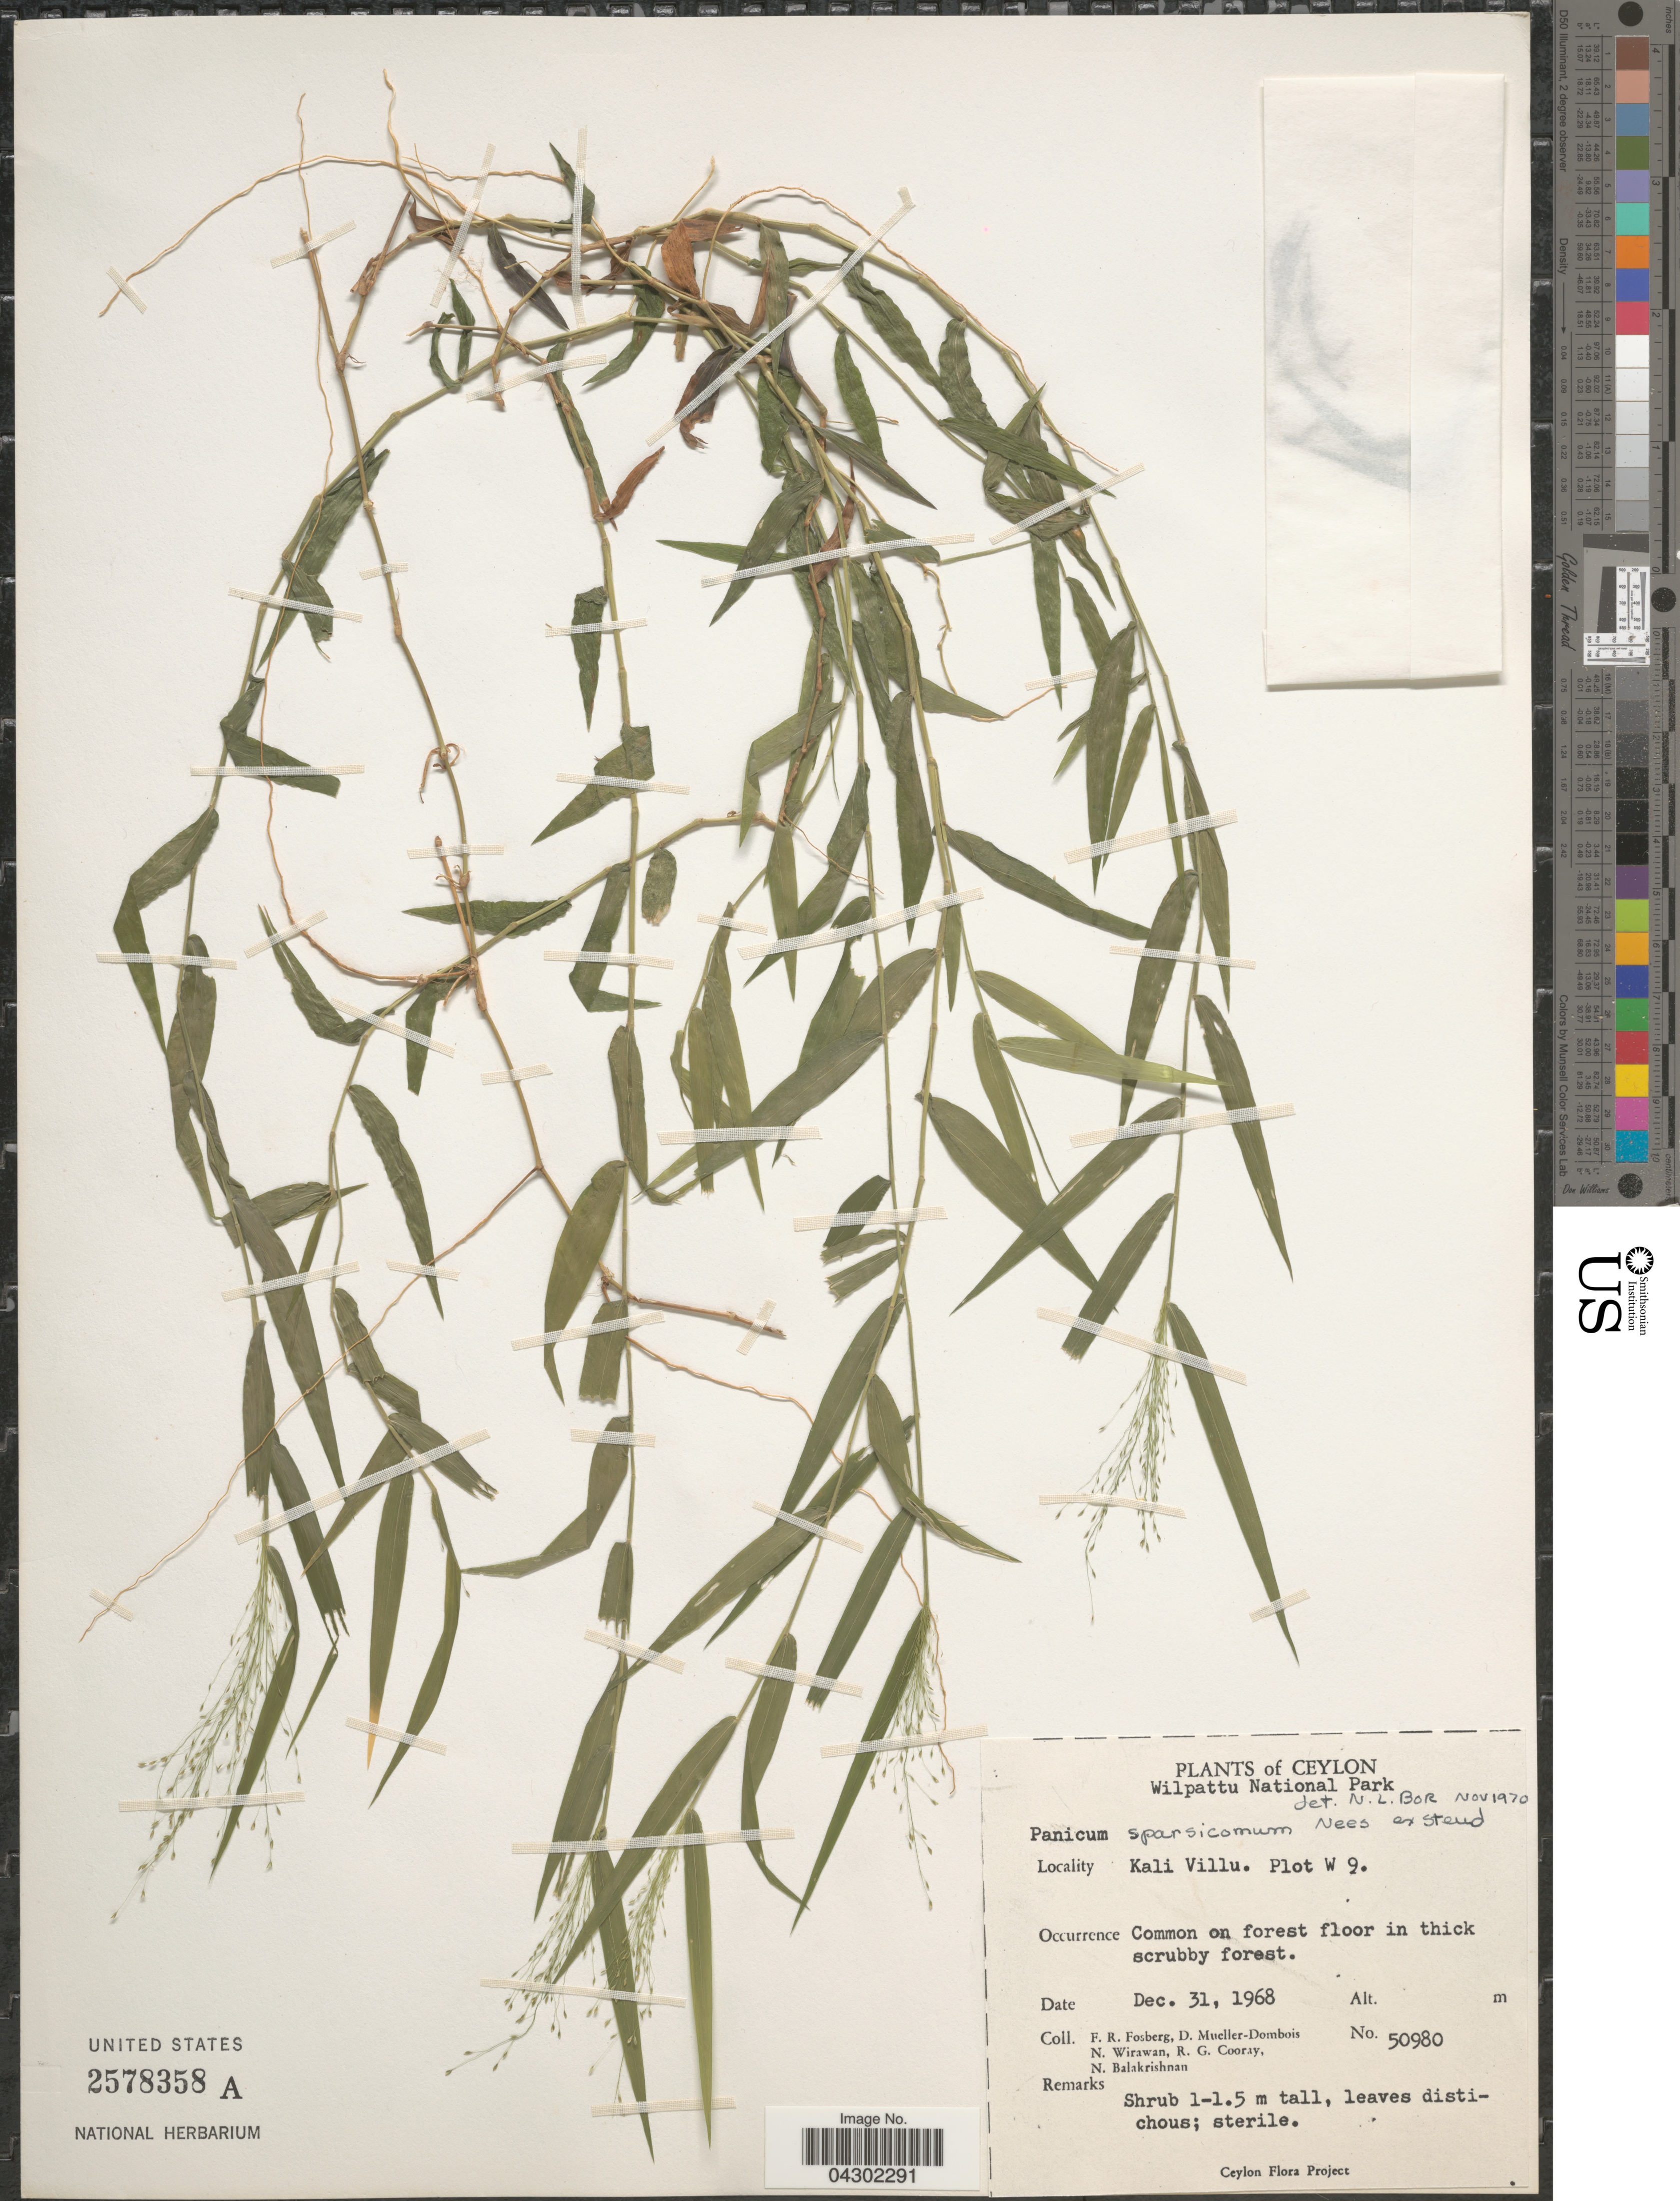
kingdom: Plantae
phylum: Tracheophyta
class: Liliopsida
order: Poales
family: Poaceae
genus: Panicum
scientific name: Panicum sparsicomum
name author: Nees ex Steud.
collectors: F. R. Fosberg, D. Mueller-Dombois, N. Wirawan, R. Cooray & N. Balakrishnan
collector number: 50980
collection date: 1968-12-31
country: Sri Lanka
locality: Ceylon. Wilpattu National Park. Kali Villu. Plot W 9.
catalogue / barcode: US 2578358A